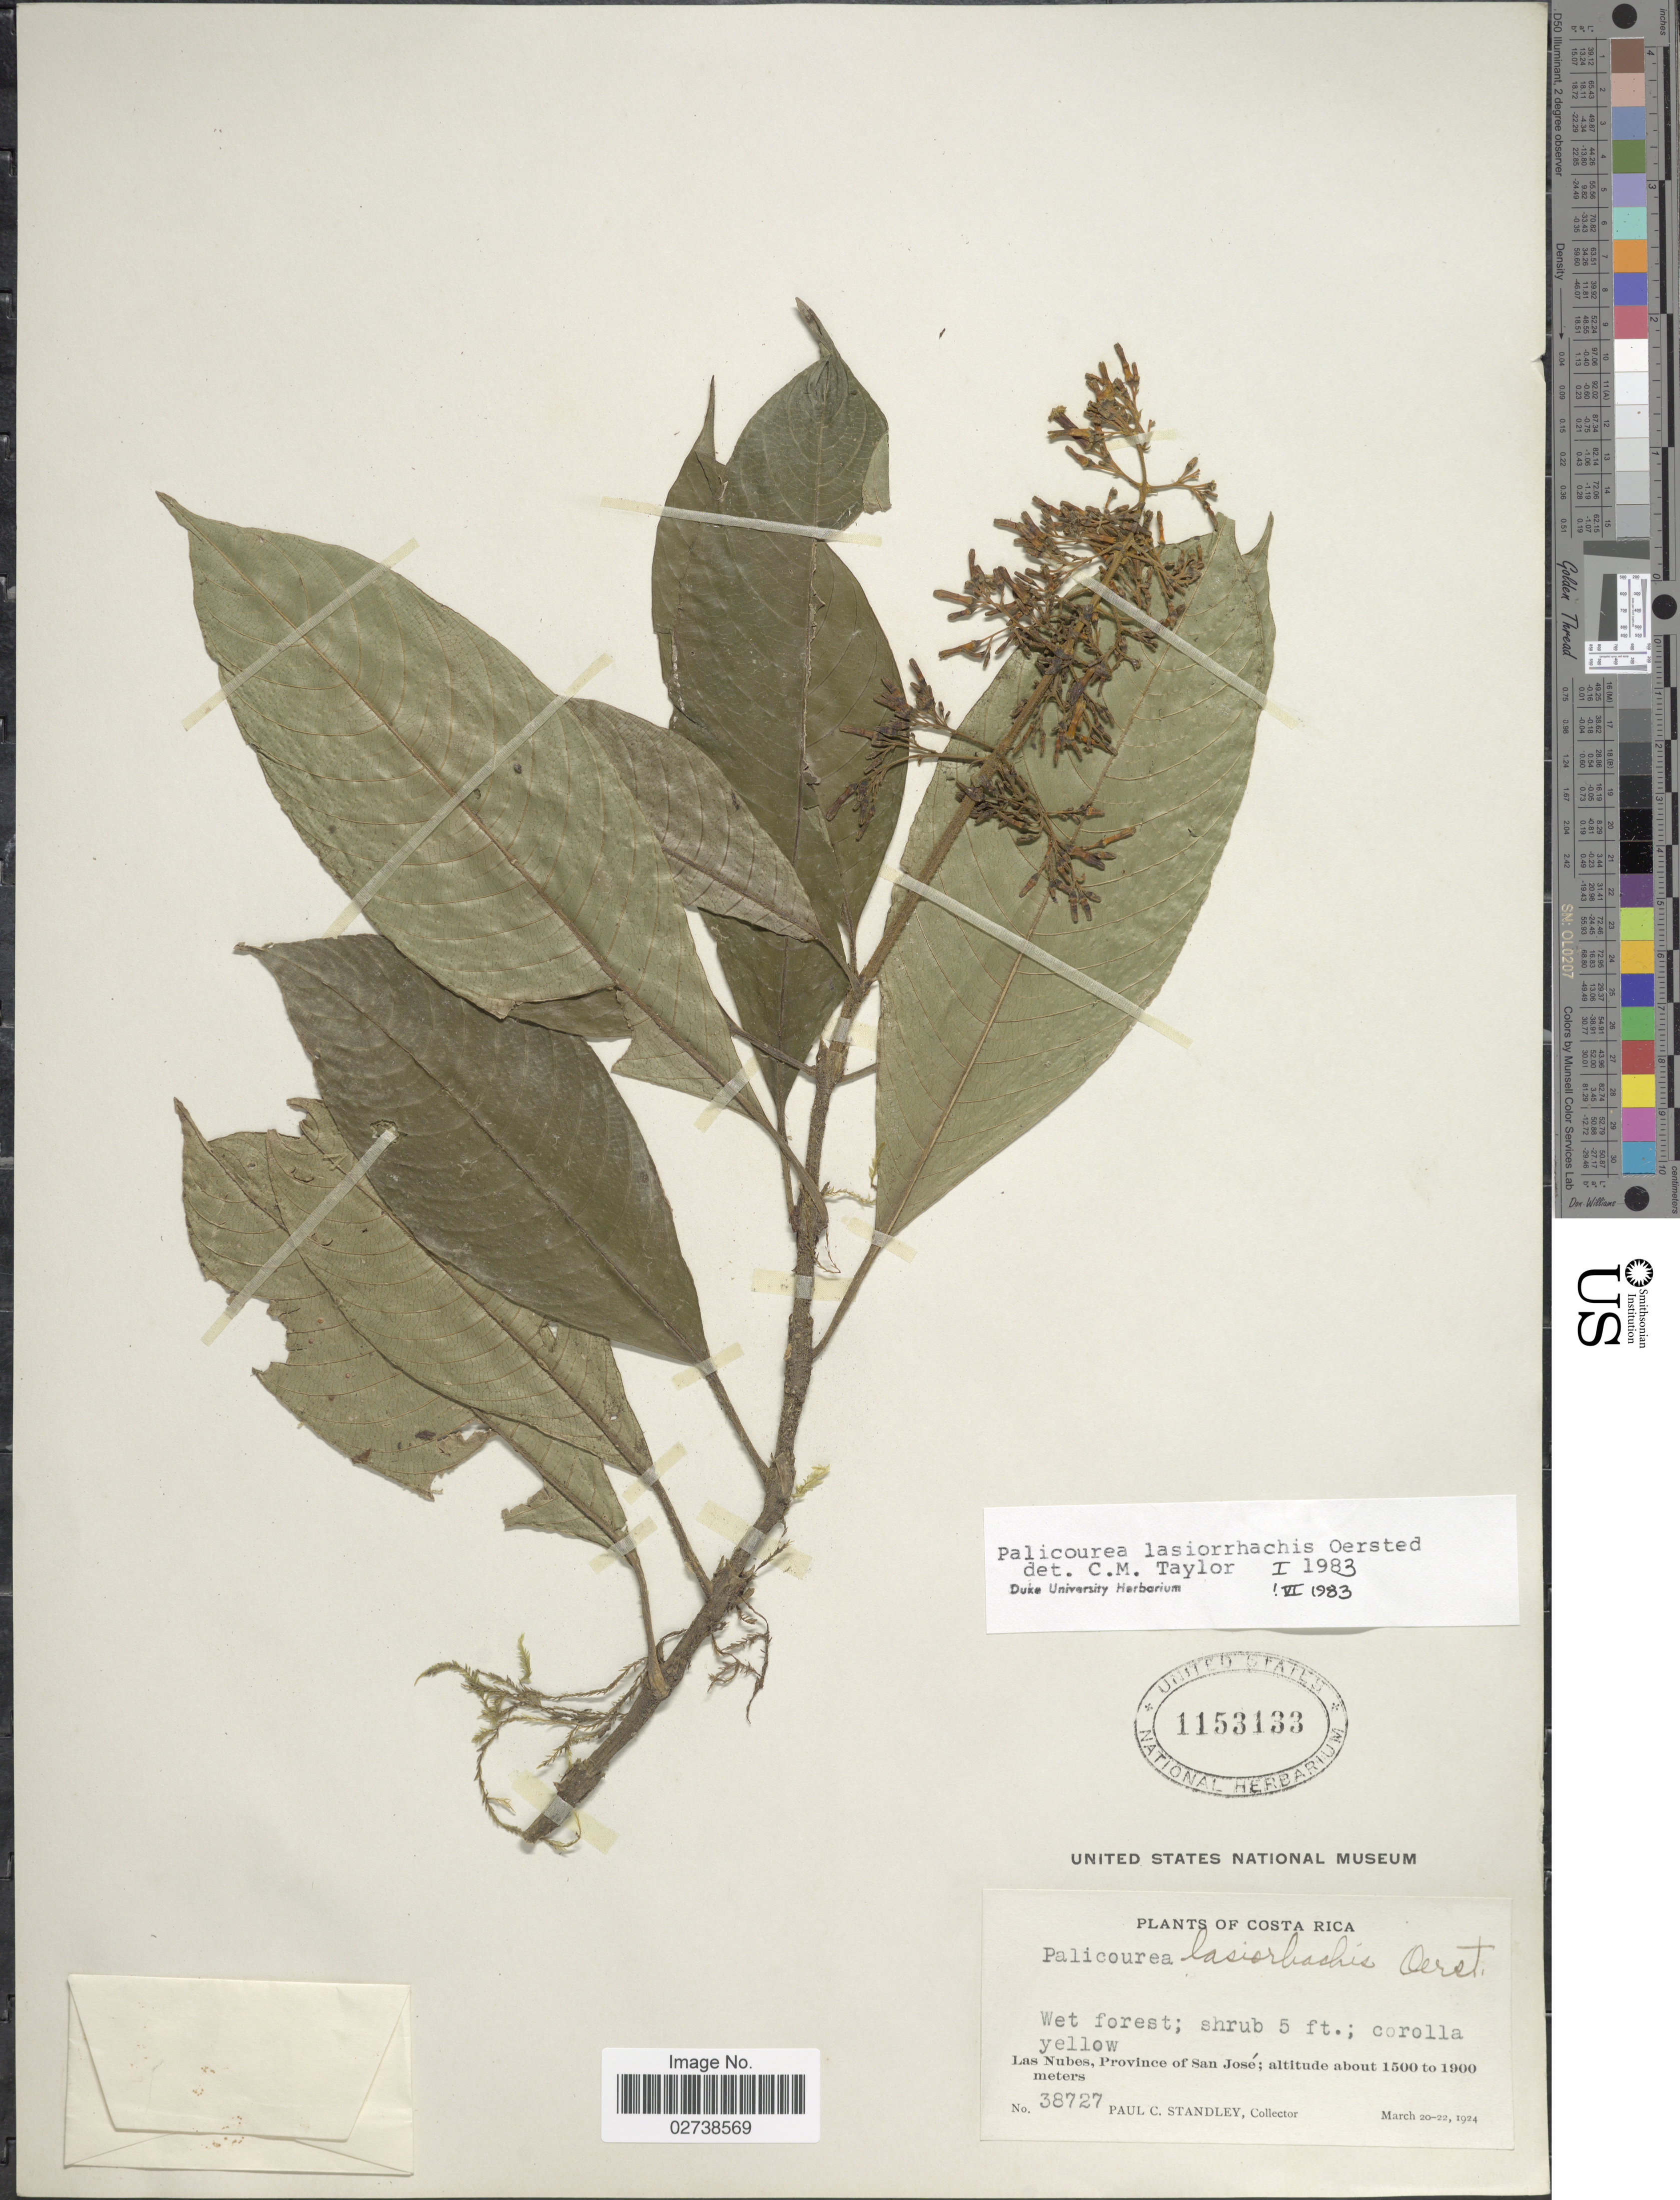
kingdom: Plantae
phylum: Tracheophyta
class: Magnoliopsida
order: Gentianales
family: Rubiaceae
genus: Palicourea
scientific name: Palicourea lasiorrhachis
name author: Oerst.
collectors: P. C. Standley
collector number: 38727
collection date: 1924-03-20/1924-03-22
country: Costa Rica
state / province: San José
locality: Wet forest; Las Nubes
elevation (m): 1500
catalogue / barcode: US 1153133